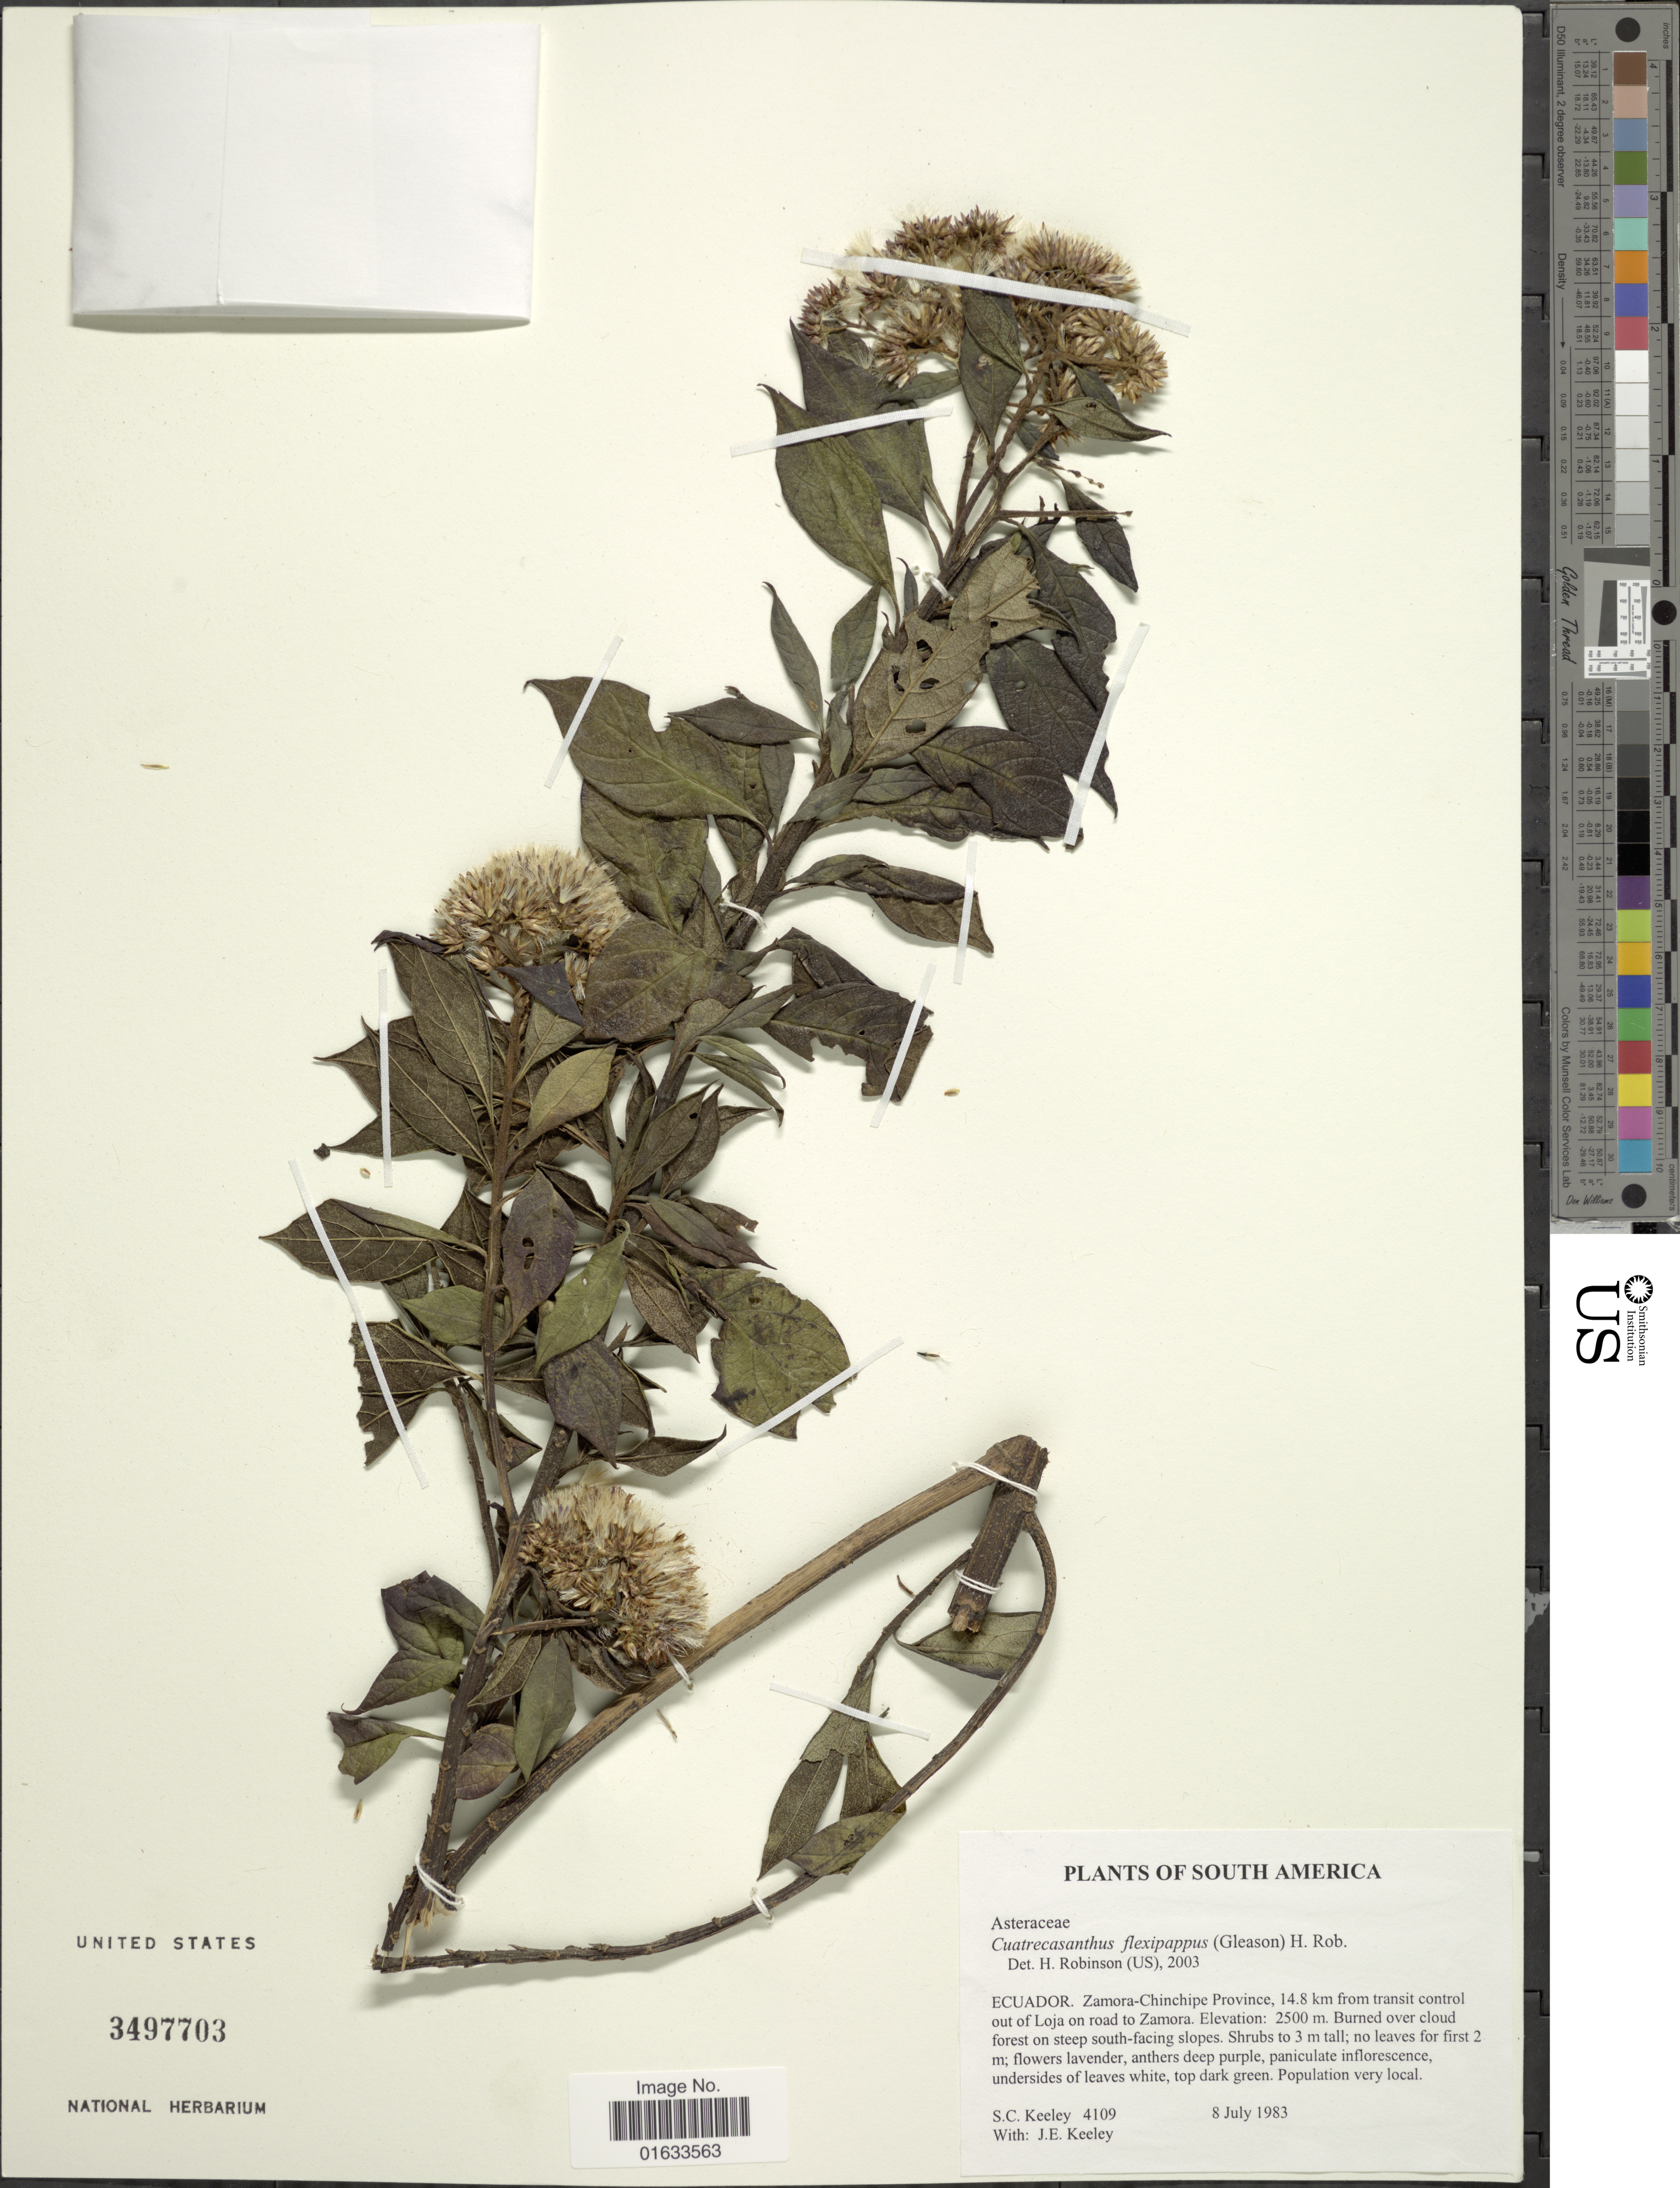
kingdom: Plantae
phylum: Tracheophyta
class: Magnoliopsida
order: Asterales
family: Asteraceae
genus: Cuatrecasanthus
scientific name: Cuatrecasanthus flexipappus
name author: (Gleason) H. Rob.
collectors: S. C. Keeley & J. E. Keeley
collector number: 4109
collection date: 1983-07-08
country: Ecuador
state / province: Zamora-Chinchipe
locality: Ecuador. Zamora-Chinchipe Province, 14.8 km from transit control out of Loja on road to Zamora.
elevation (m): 2500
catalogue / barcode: US 3497703